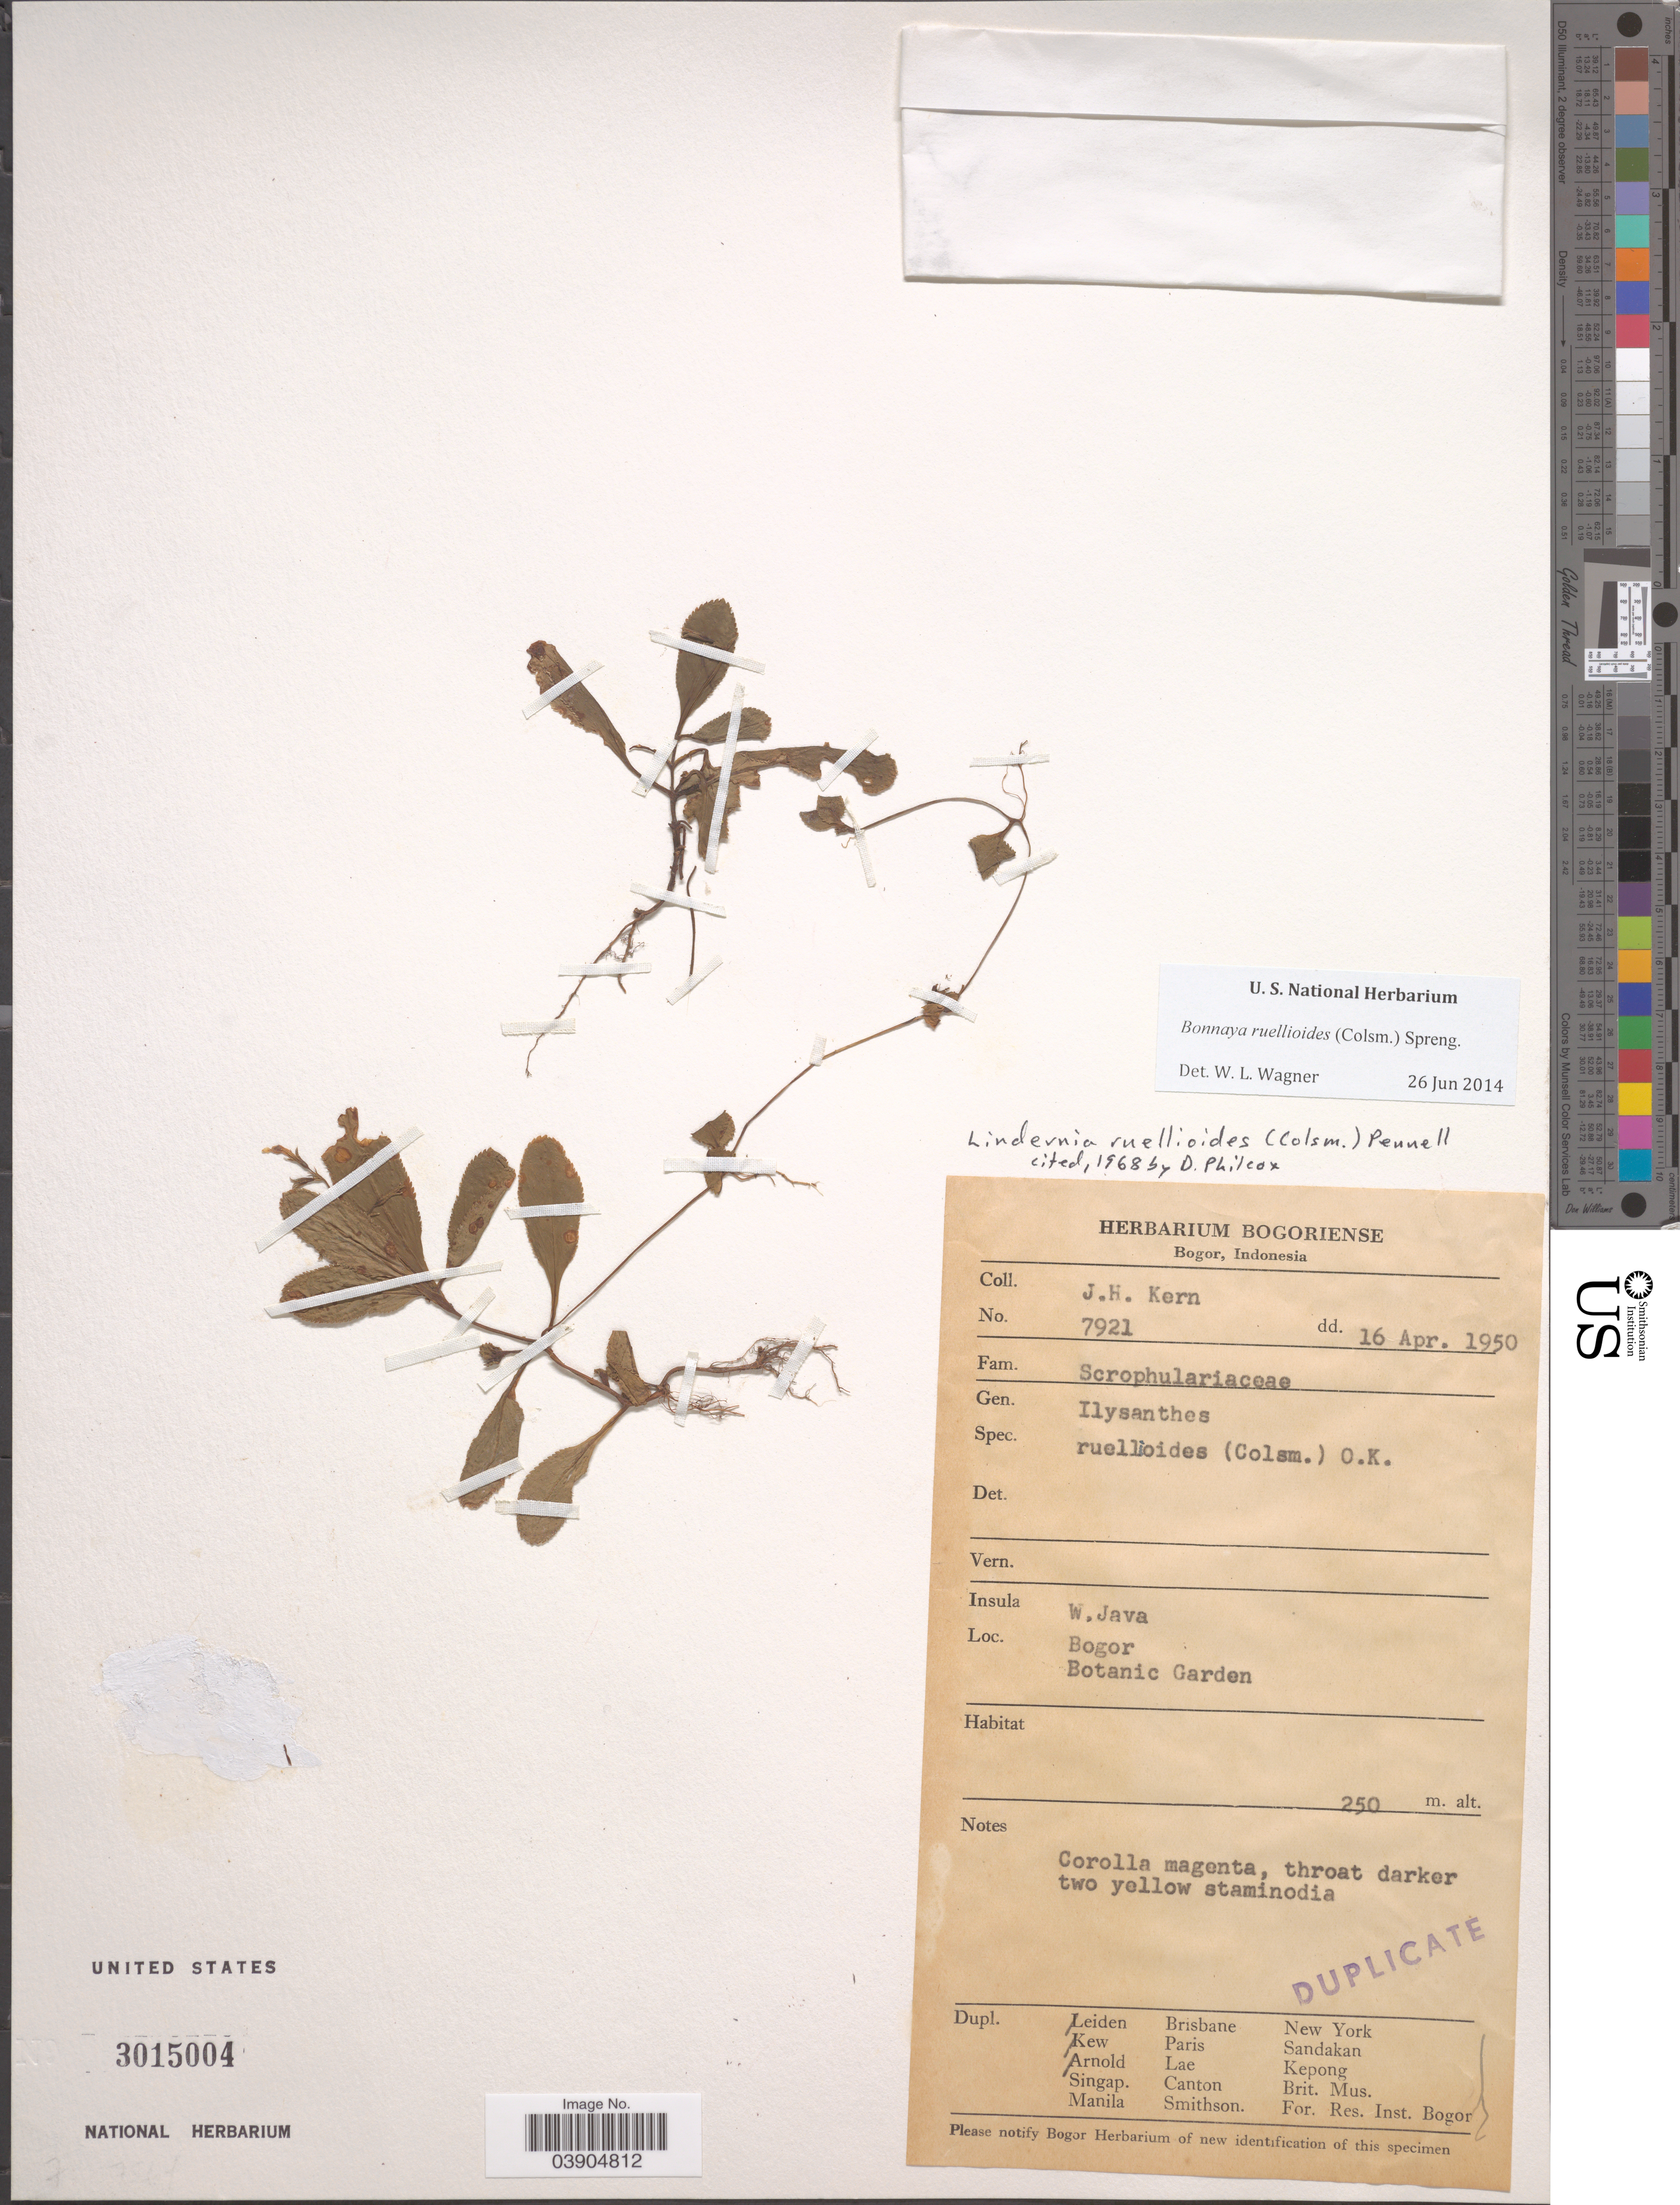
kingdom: Plantae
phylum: Tracheophyta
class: Magnoliopsida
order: Lamiales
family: Linderniaceae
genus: Lindernia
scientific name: Lindernia ruellioides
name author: (Colsm.) Pennell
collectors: J. H. Kern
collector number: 7921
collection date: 1950-04-16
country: Indonesia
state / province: Java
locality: Insula W. Java. Bogor, Botanic Garden.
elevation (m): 250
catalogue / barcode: US 3015004